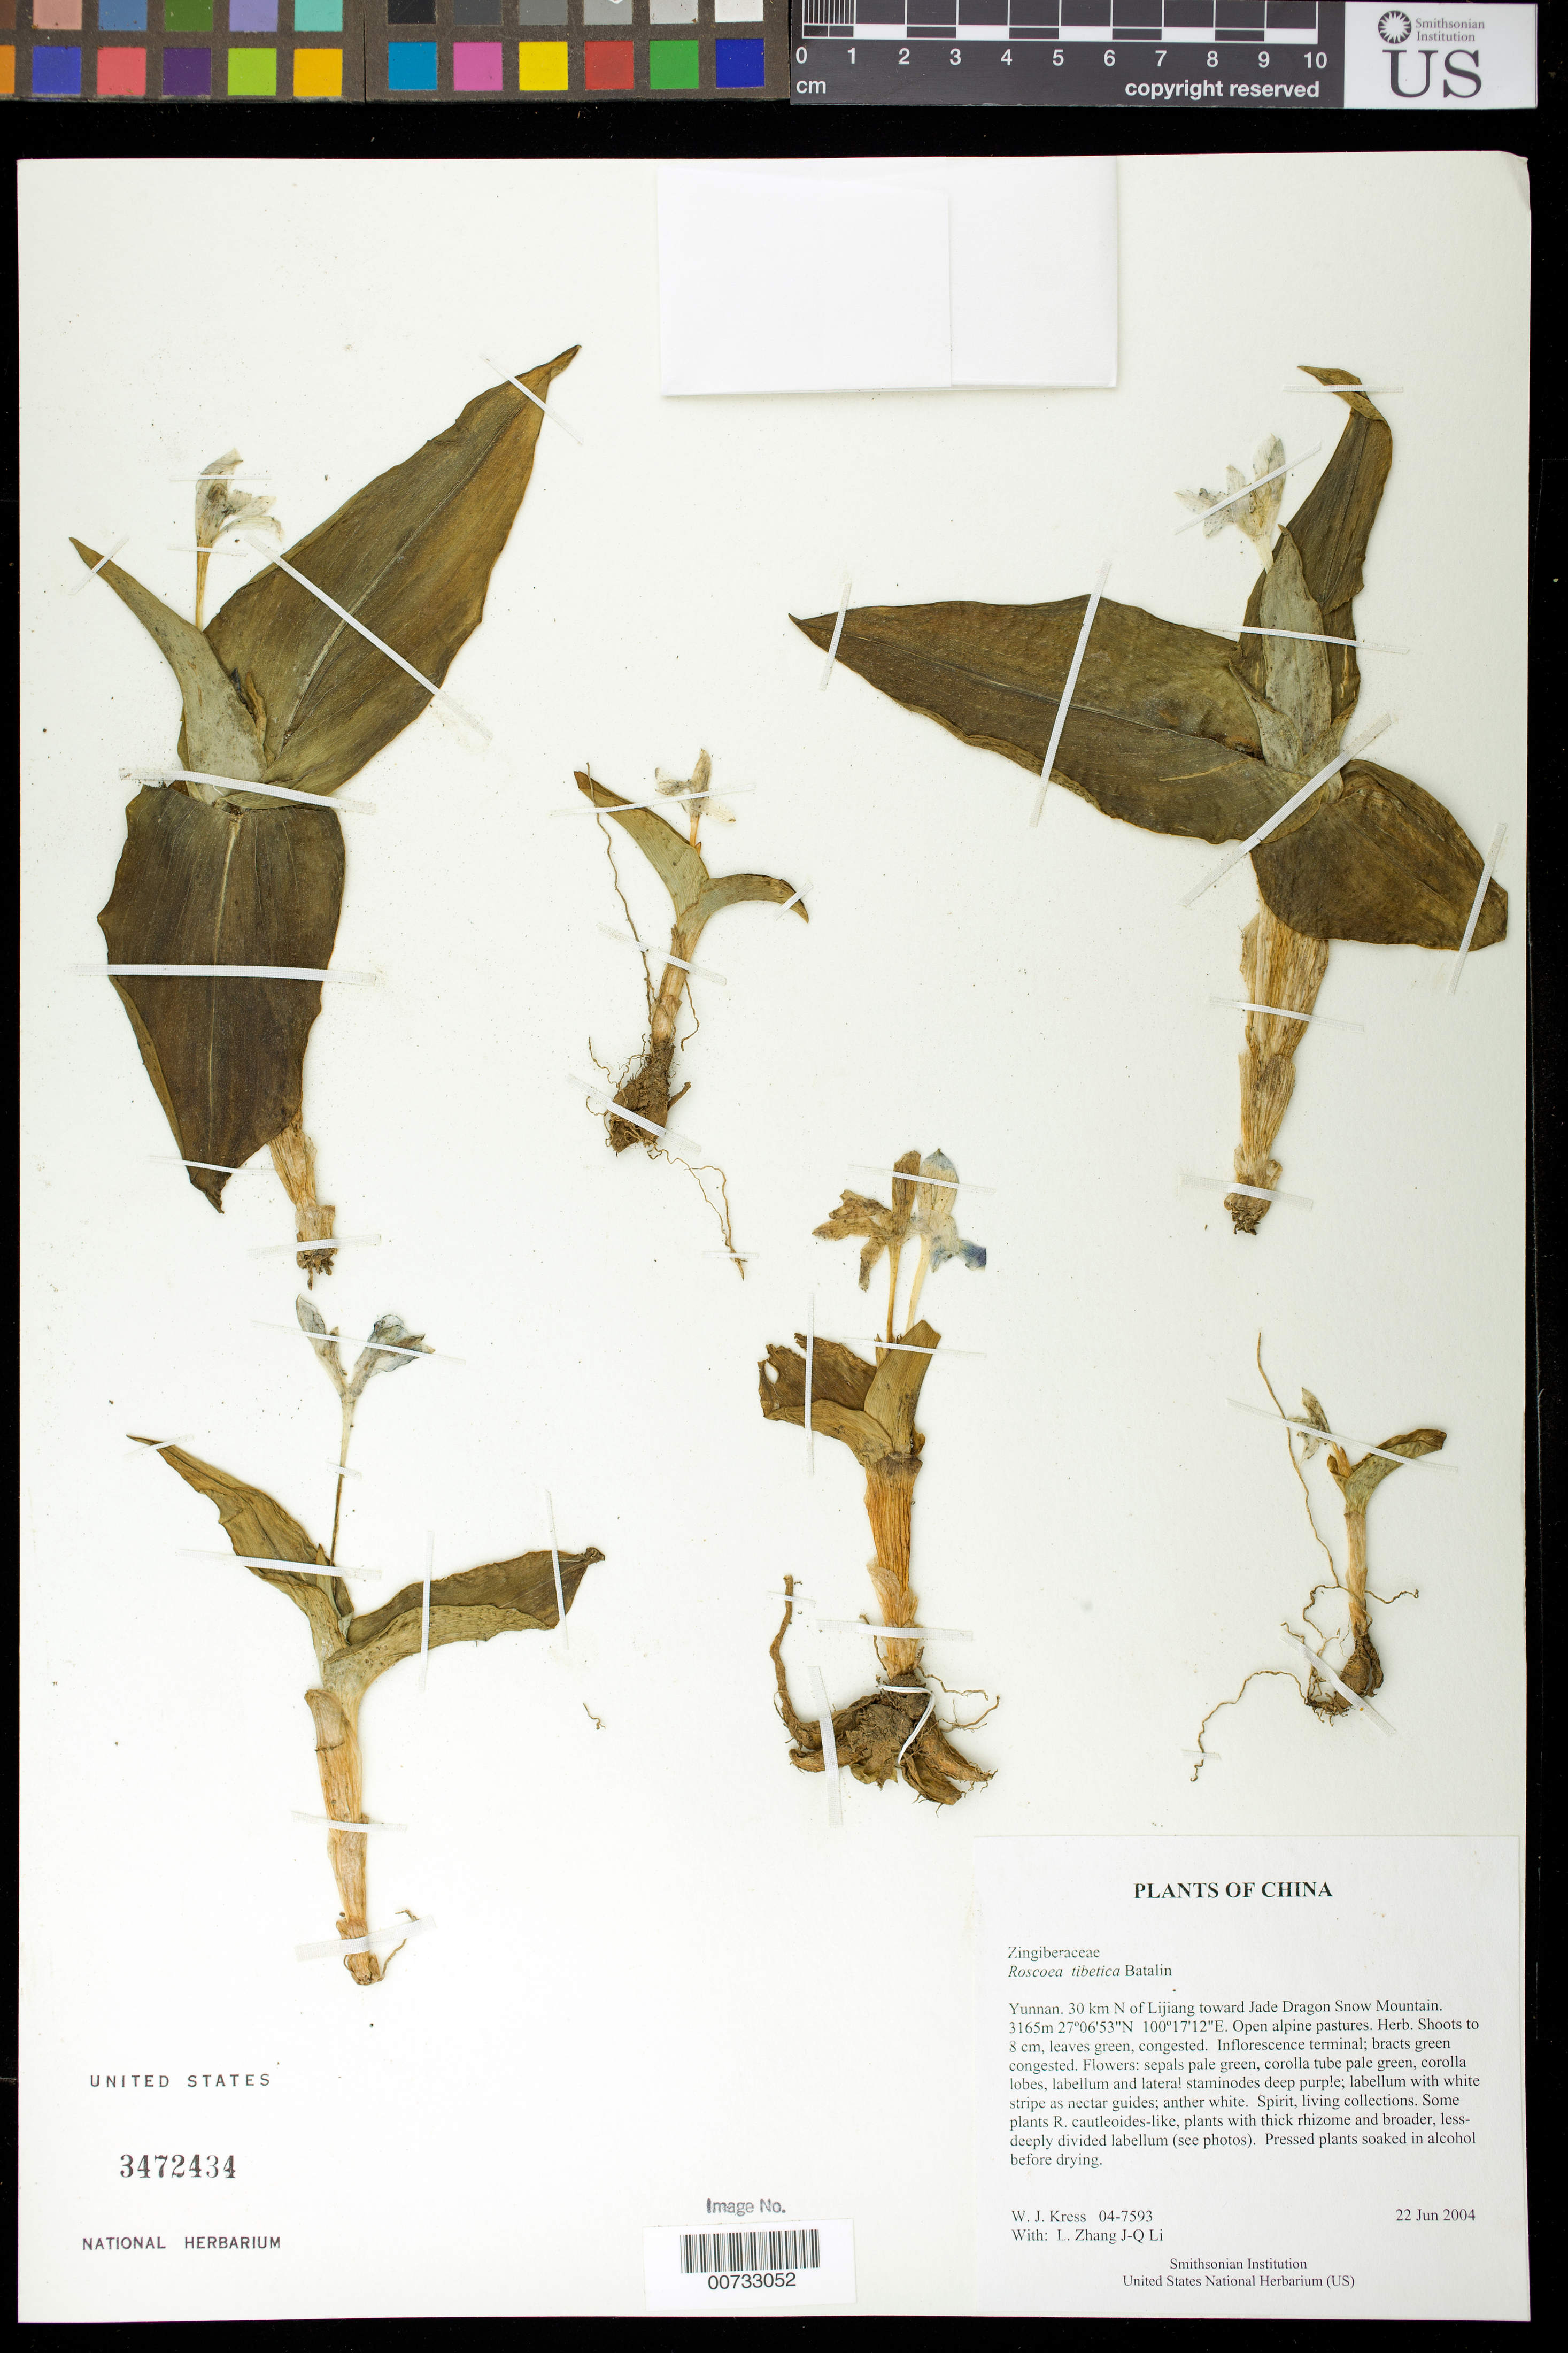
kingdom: Plantae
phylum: Tracheophyta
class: Liliopsida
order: Zingiberales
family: Zingiberaceae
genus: Roscoea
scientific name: Roscoea tibetica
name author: Batalin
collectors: W. J. Kress, J.-Q. Li & L. B. Zhang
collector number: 04-7593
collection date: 2004-06-22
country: China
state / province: Yunnan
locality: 30 km N of Lijiang toward Jade Dragon Snow Mountain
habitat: Open alpine pastures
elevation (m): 3165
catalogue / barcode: US 3472434